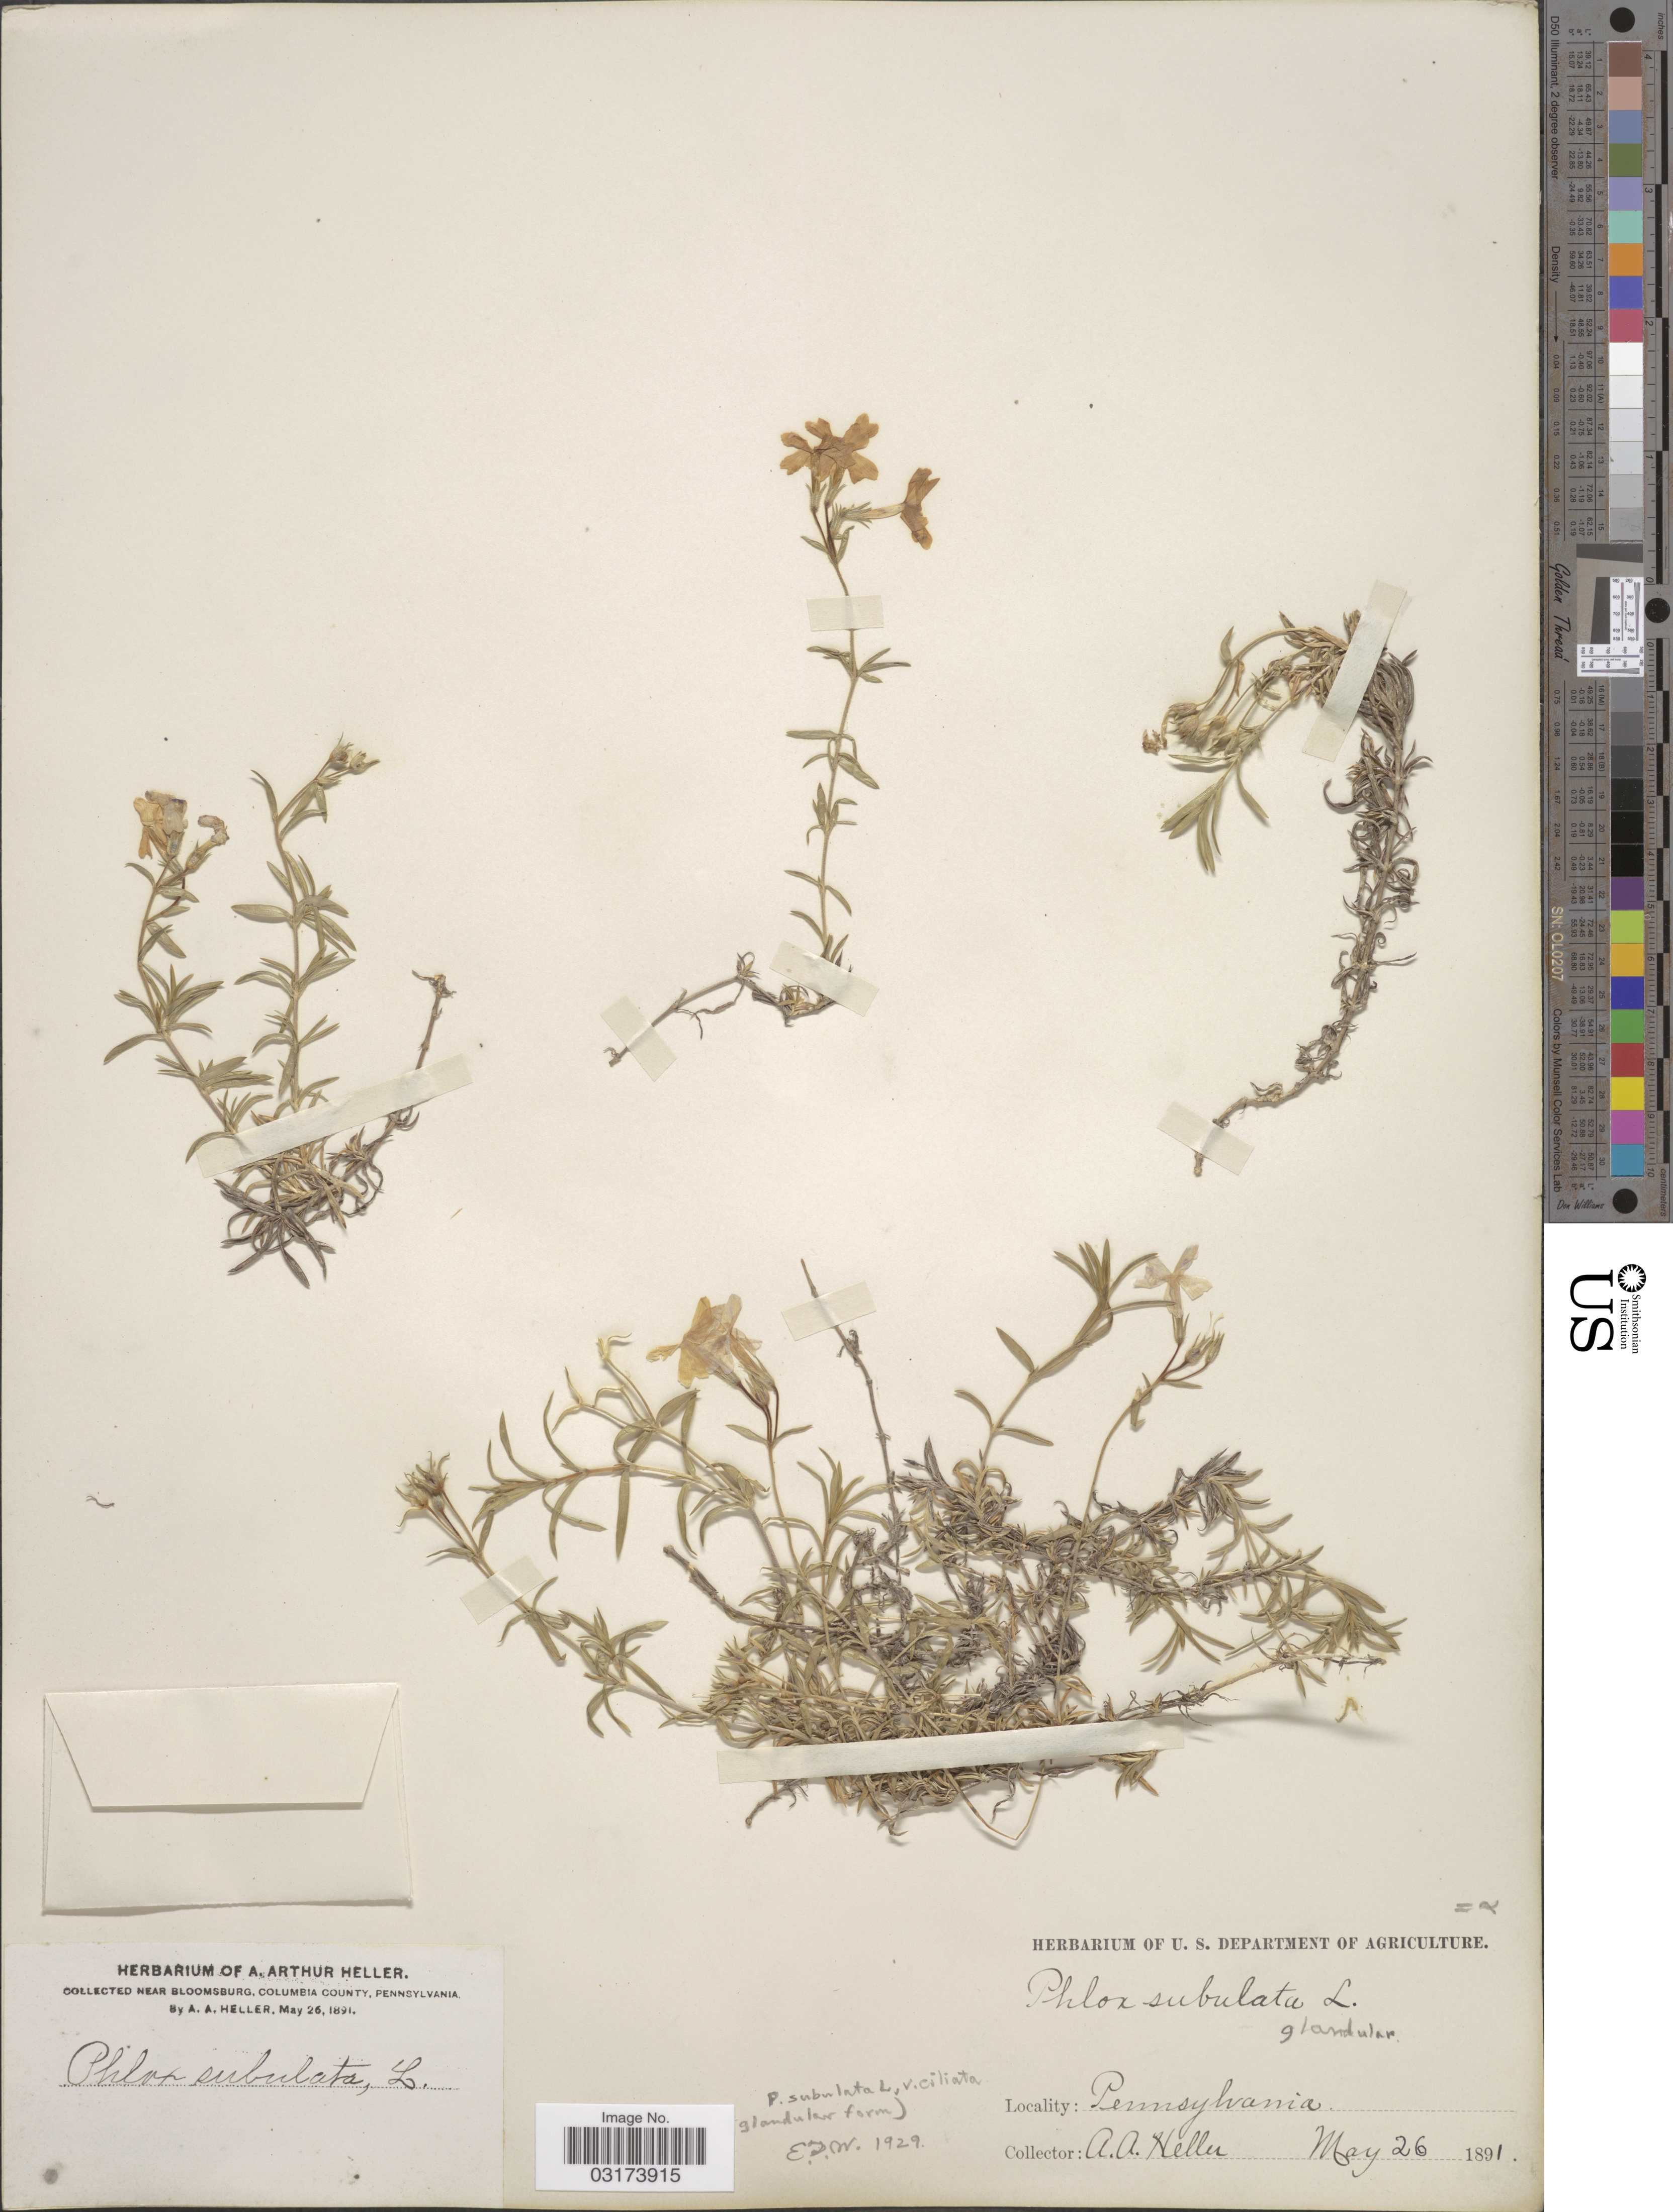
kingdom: Plantae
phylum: Tracheophyta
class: Magnoliopsida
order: Ericales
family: Polemoniaceae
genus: Phlox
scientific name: Phlox subulata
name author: L.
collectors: A. A. Heller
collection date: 1891-05-26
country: United States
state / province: Pennsylvania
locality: Near Bloomsburg, Columbia County.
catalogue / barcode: US 103216